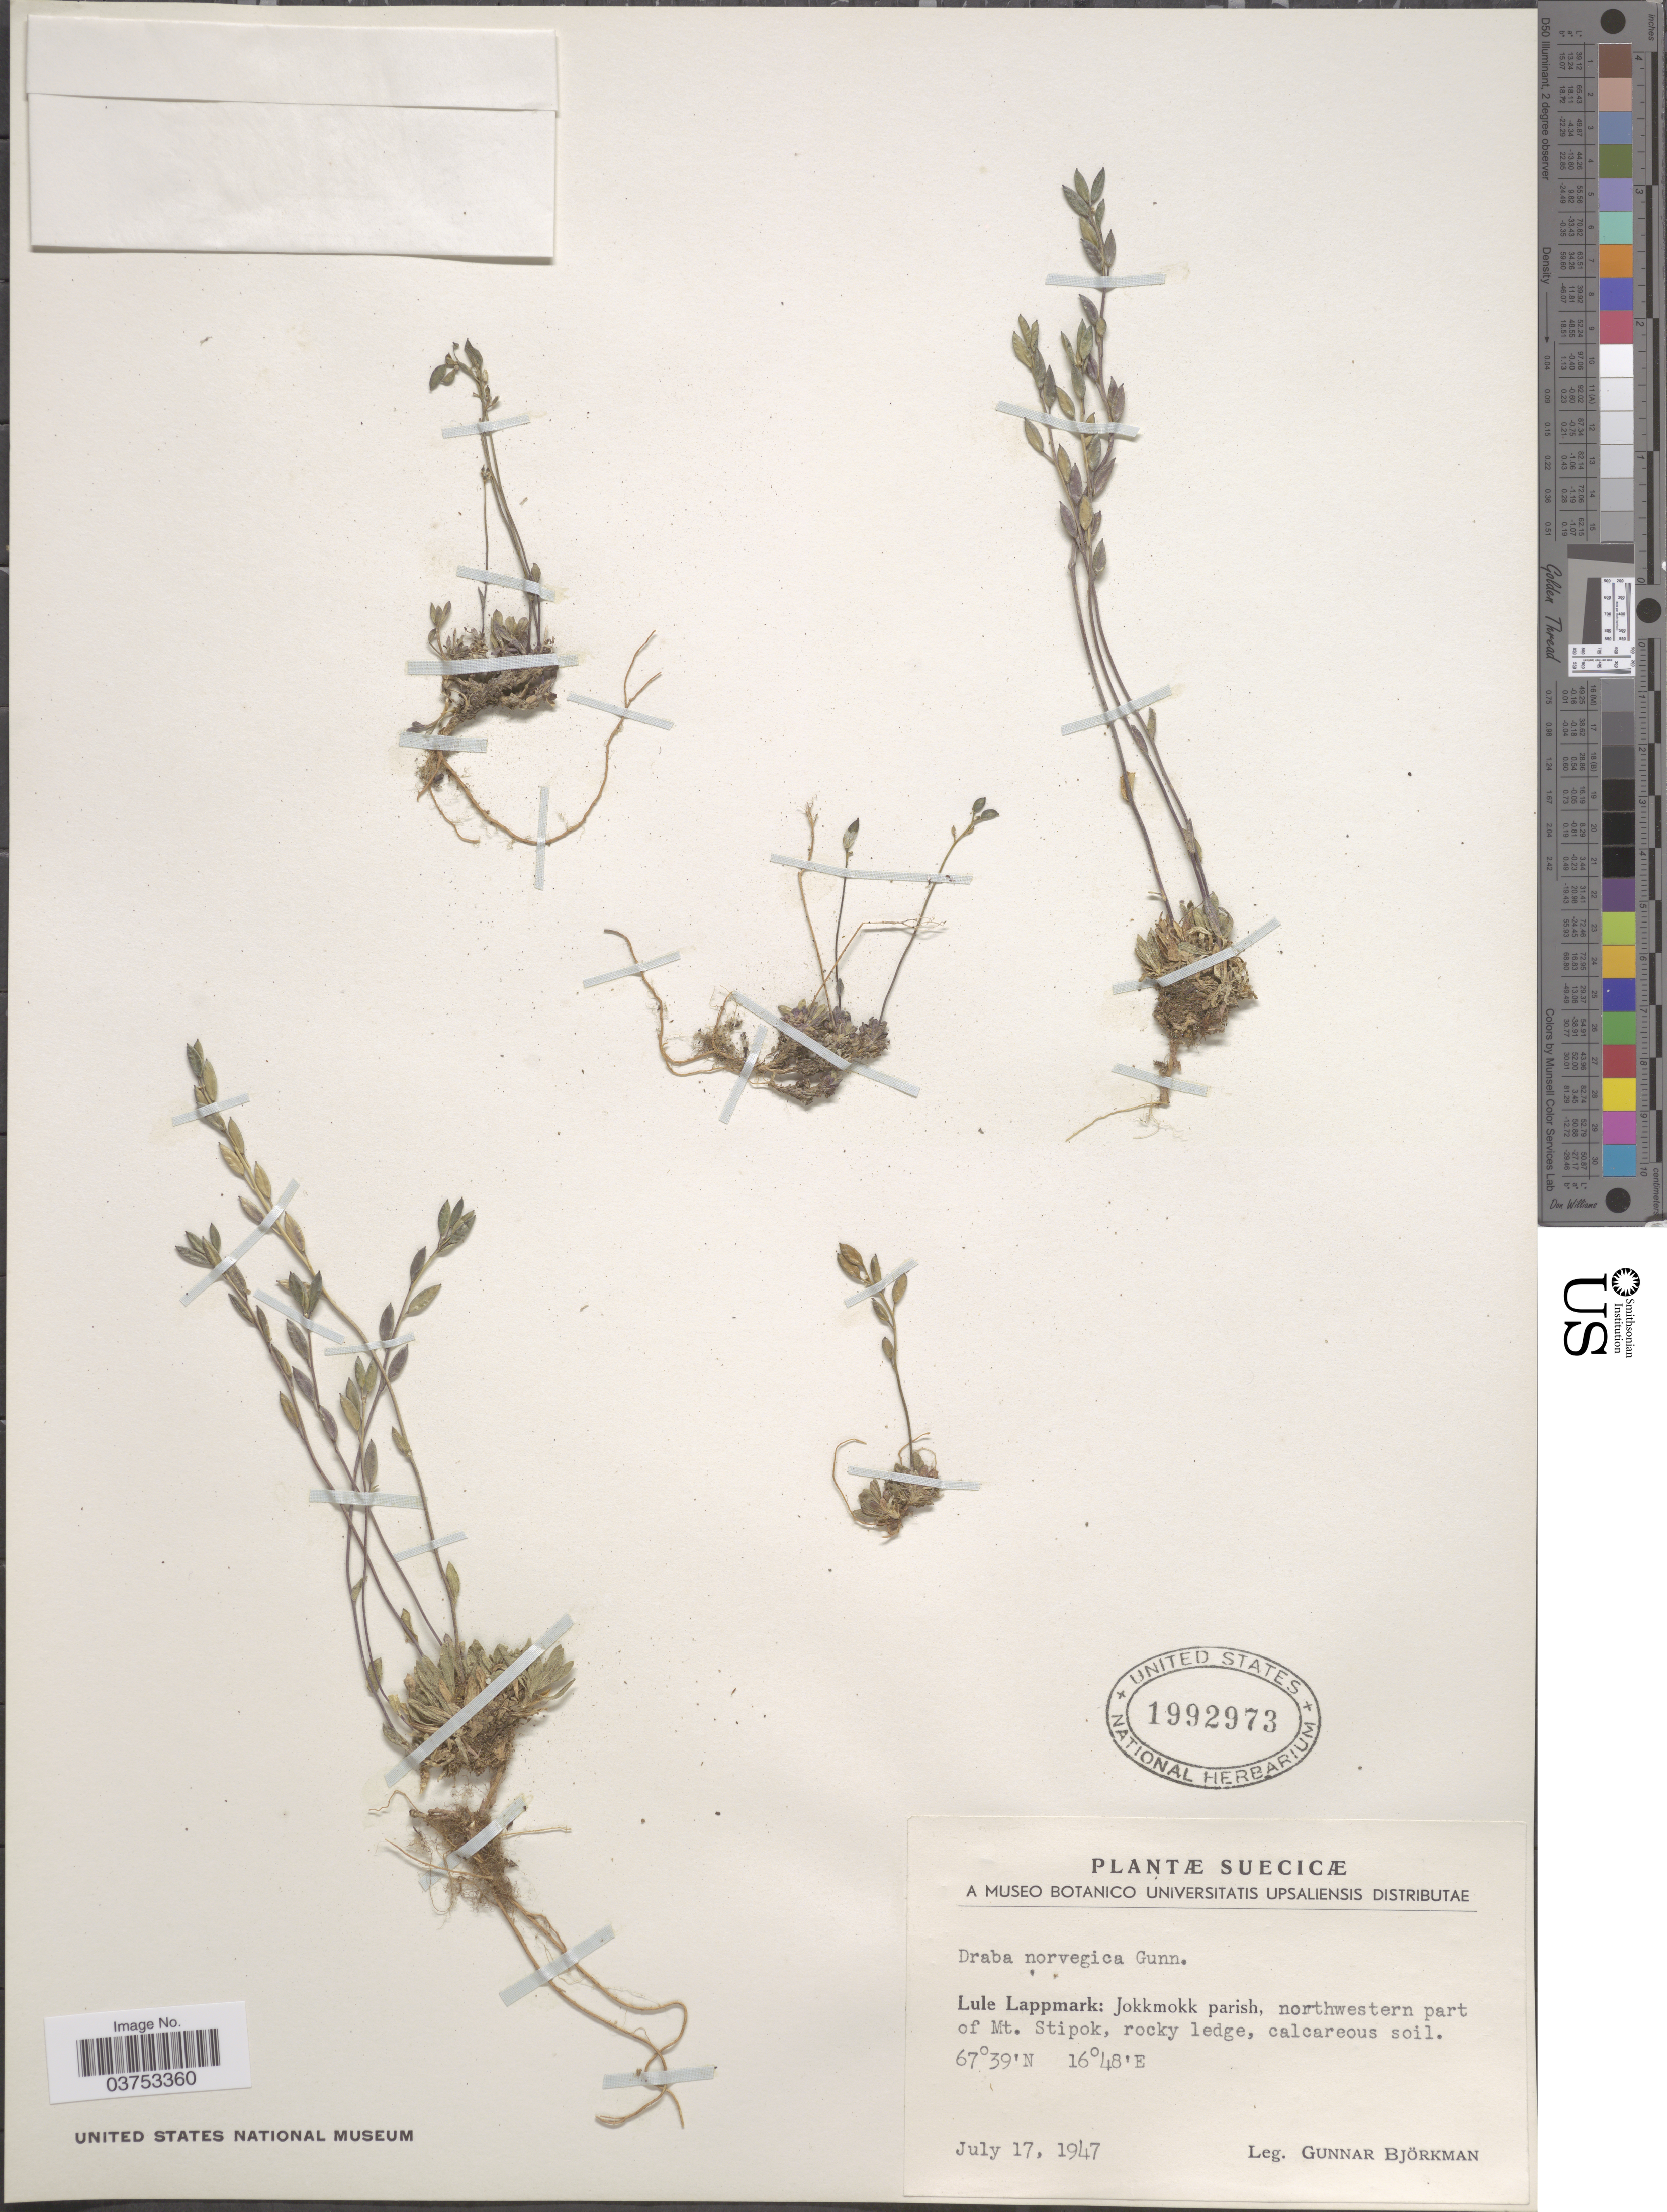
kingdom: Plantae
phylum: Tracheophyta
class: Magnoliopsida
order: Brassicales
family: Brassicaceae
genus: Draba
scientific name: Draba norvegica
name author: Gunnerus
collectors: G. Bjorkman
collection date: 1947-07-17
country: Sweden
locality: Suecicæ. Lule Lappmark: Jokkmokk parish, northwestern part of Mt. Stipok.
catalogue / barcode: US 1992973